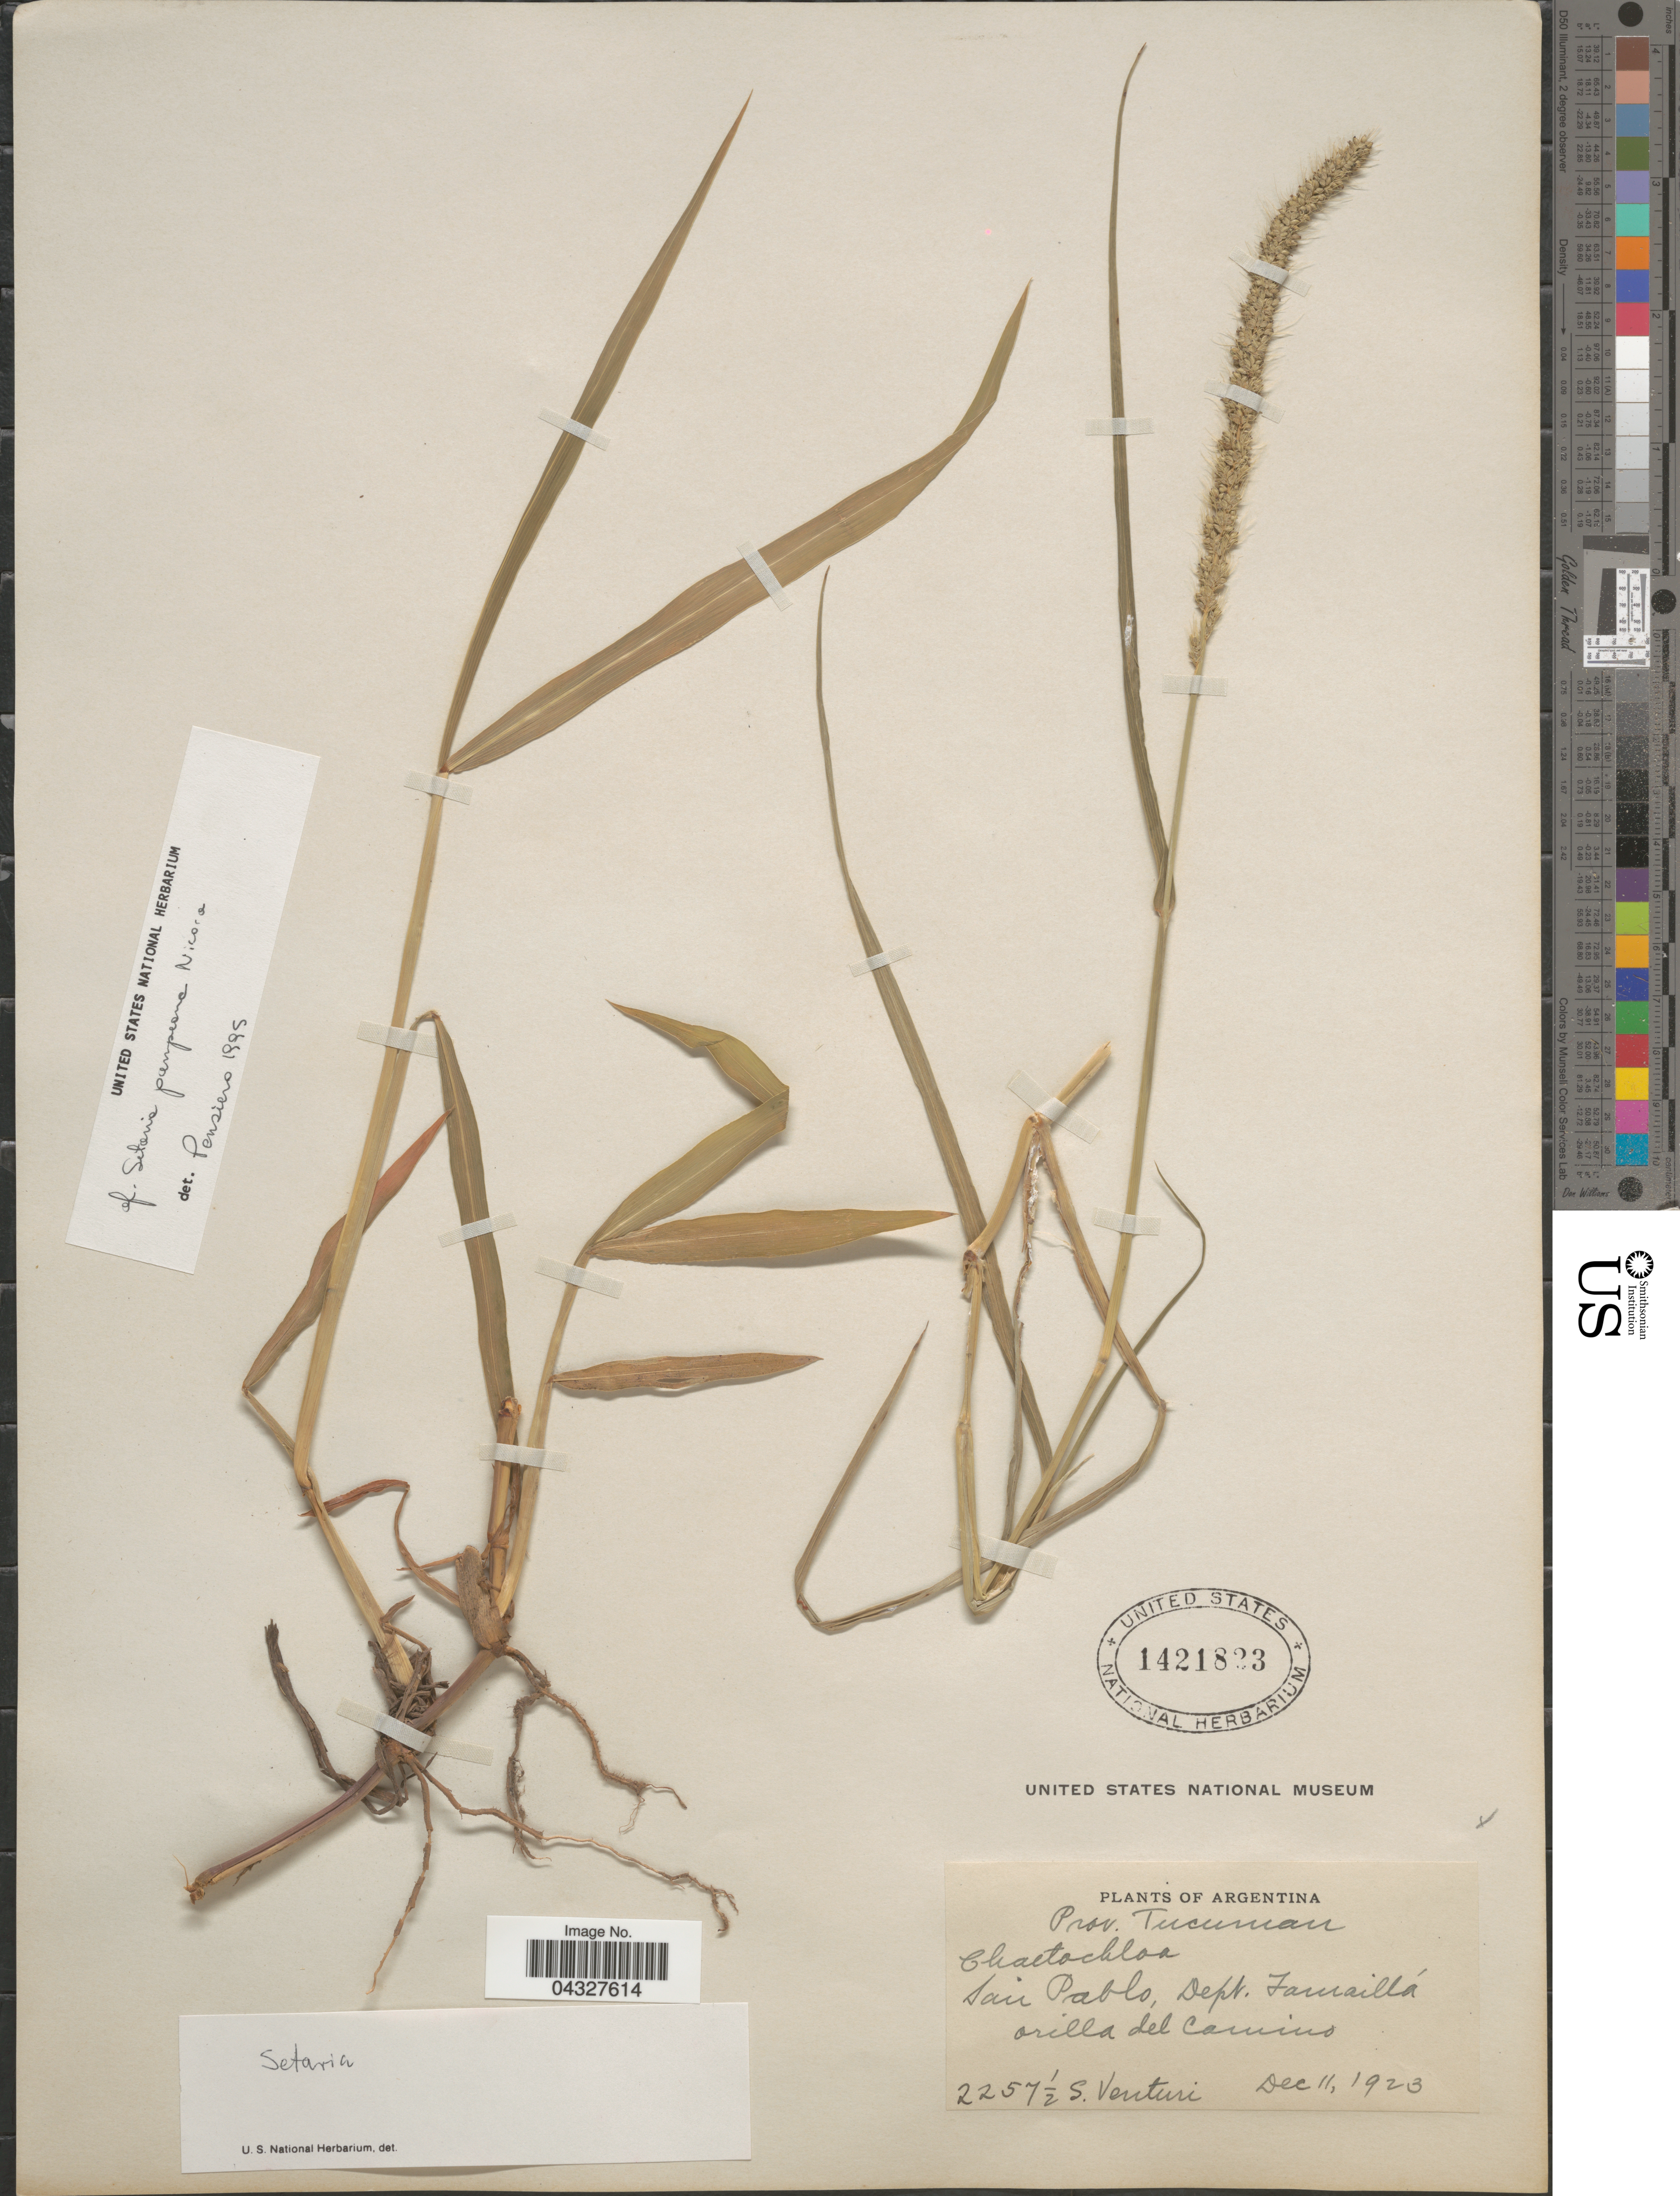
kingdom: Plantae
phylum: Tracheophyta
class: Liliopsida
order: Poales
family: Poaceae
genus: Setaria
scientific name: Setaria pampeana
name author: Parodi ex Nicora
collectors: S. Venturi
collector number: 2257½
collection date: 1923-12-11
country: Argentina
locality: San Pablo, Dept. Famaillá orilla del camino.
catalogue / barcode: US 1421823